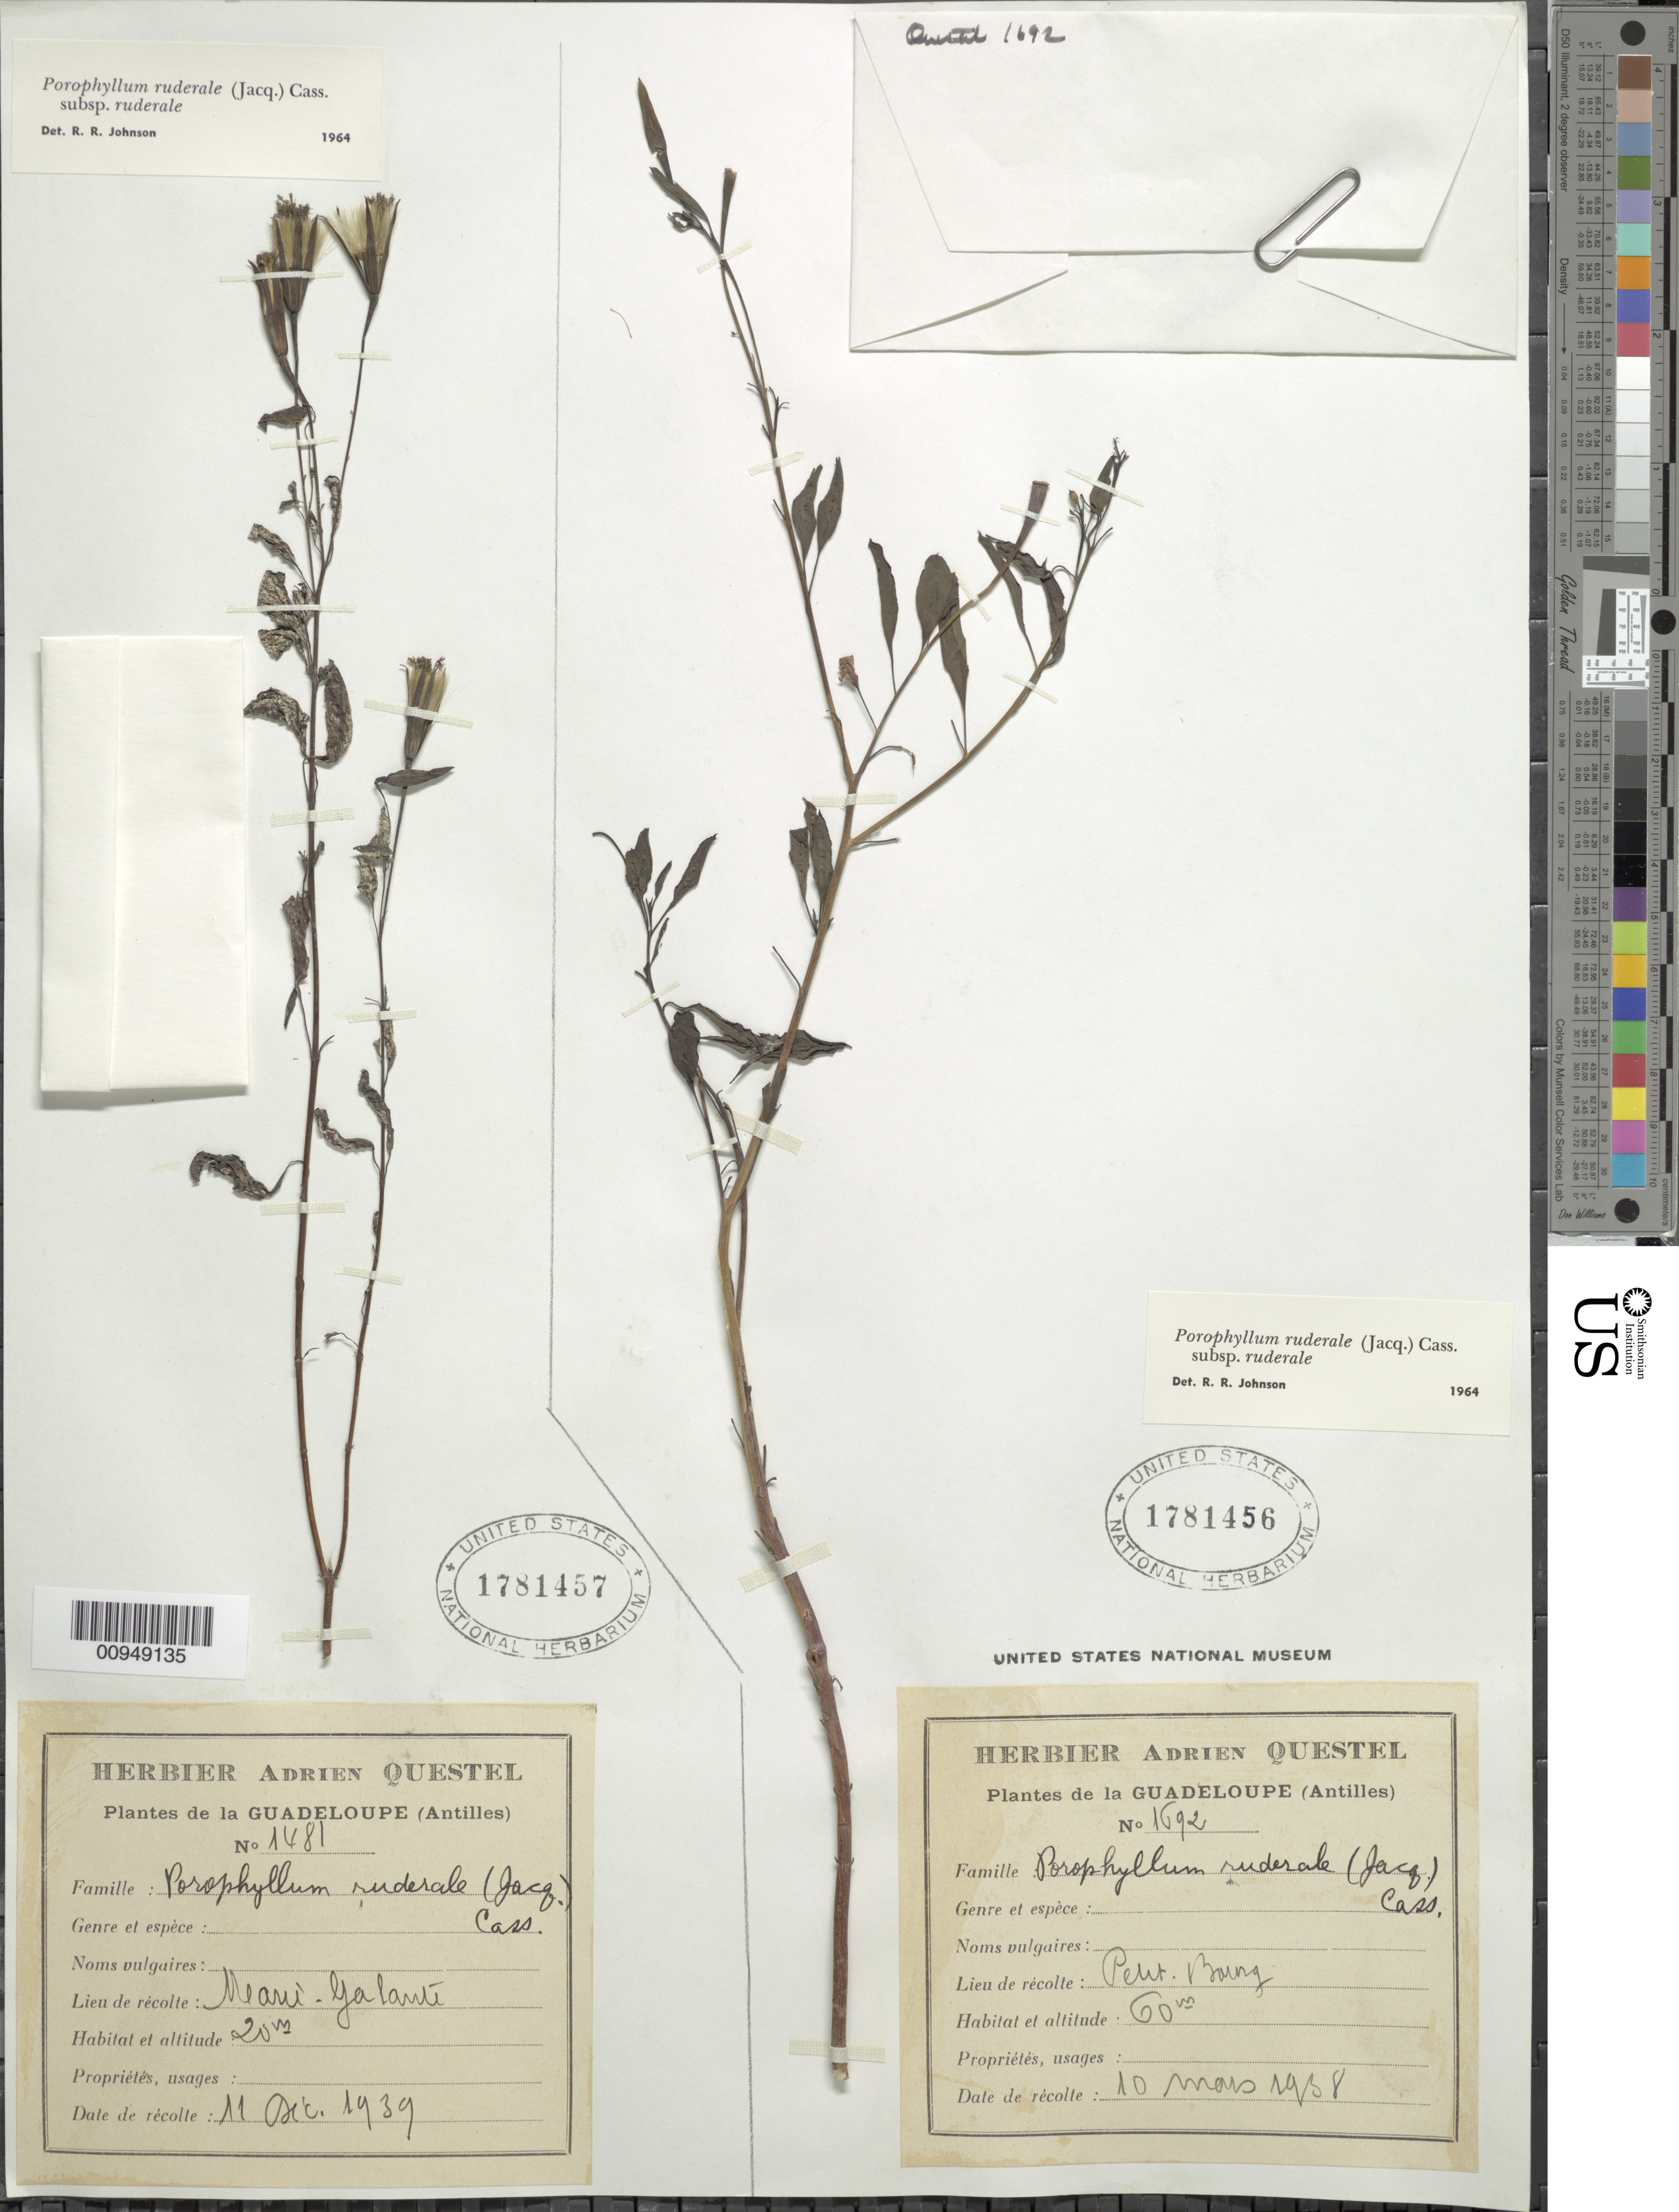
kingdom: Plantae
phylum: Tracheophyta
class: Magnoliopsida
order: Asterales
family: Asteraceae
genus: Porophyllum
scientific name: Porophyllum ruderale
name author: (Jacq.) Cass.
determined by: Johnson, R. R.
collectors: A. Questel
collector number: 1692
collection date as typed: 10 Mar 1938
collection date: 1938-03-10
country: Guadeloupe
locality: Petit "Borng"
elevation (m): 60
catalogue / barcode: US 1781456-2